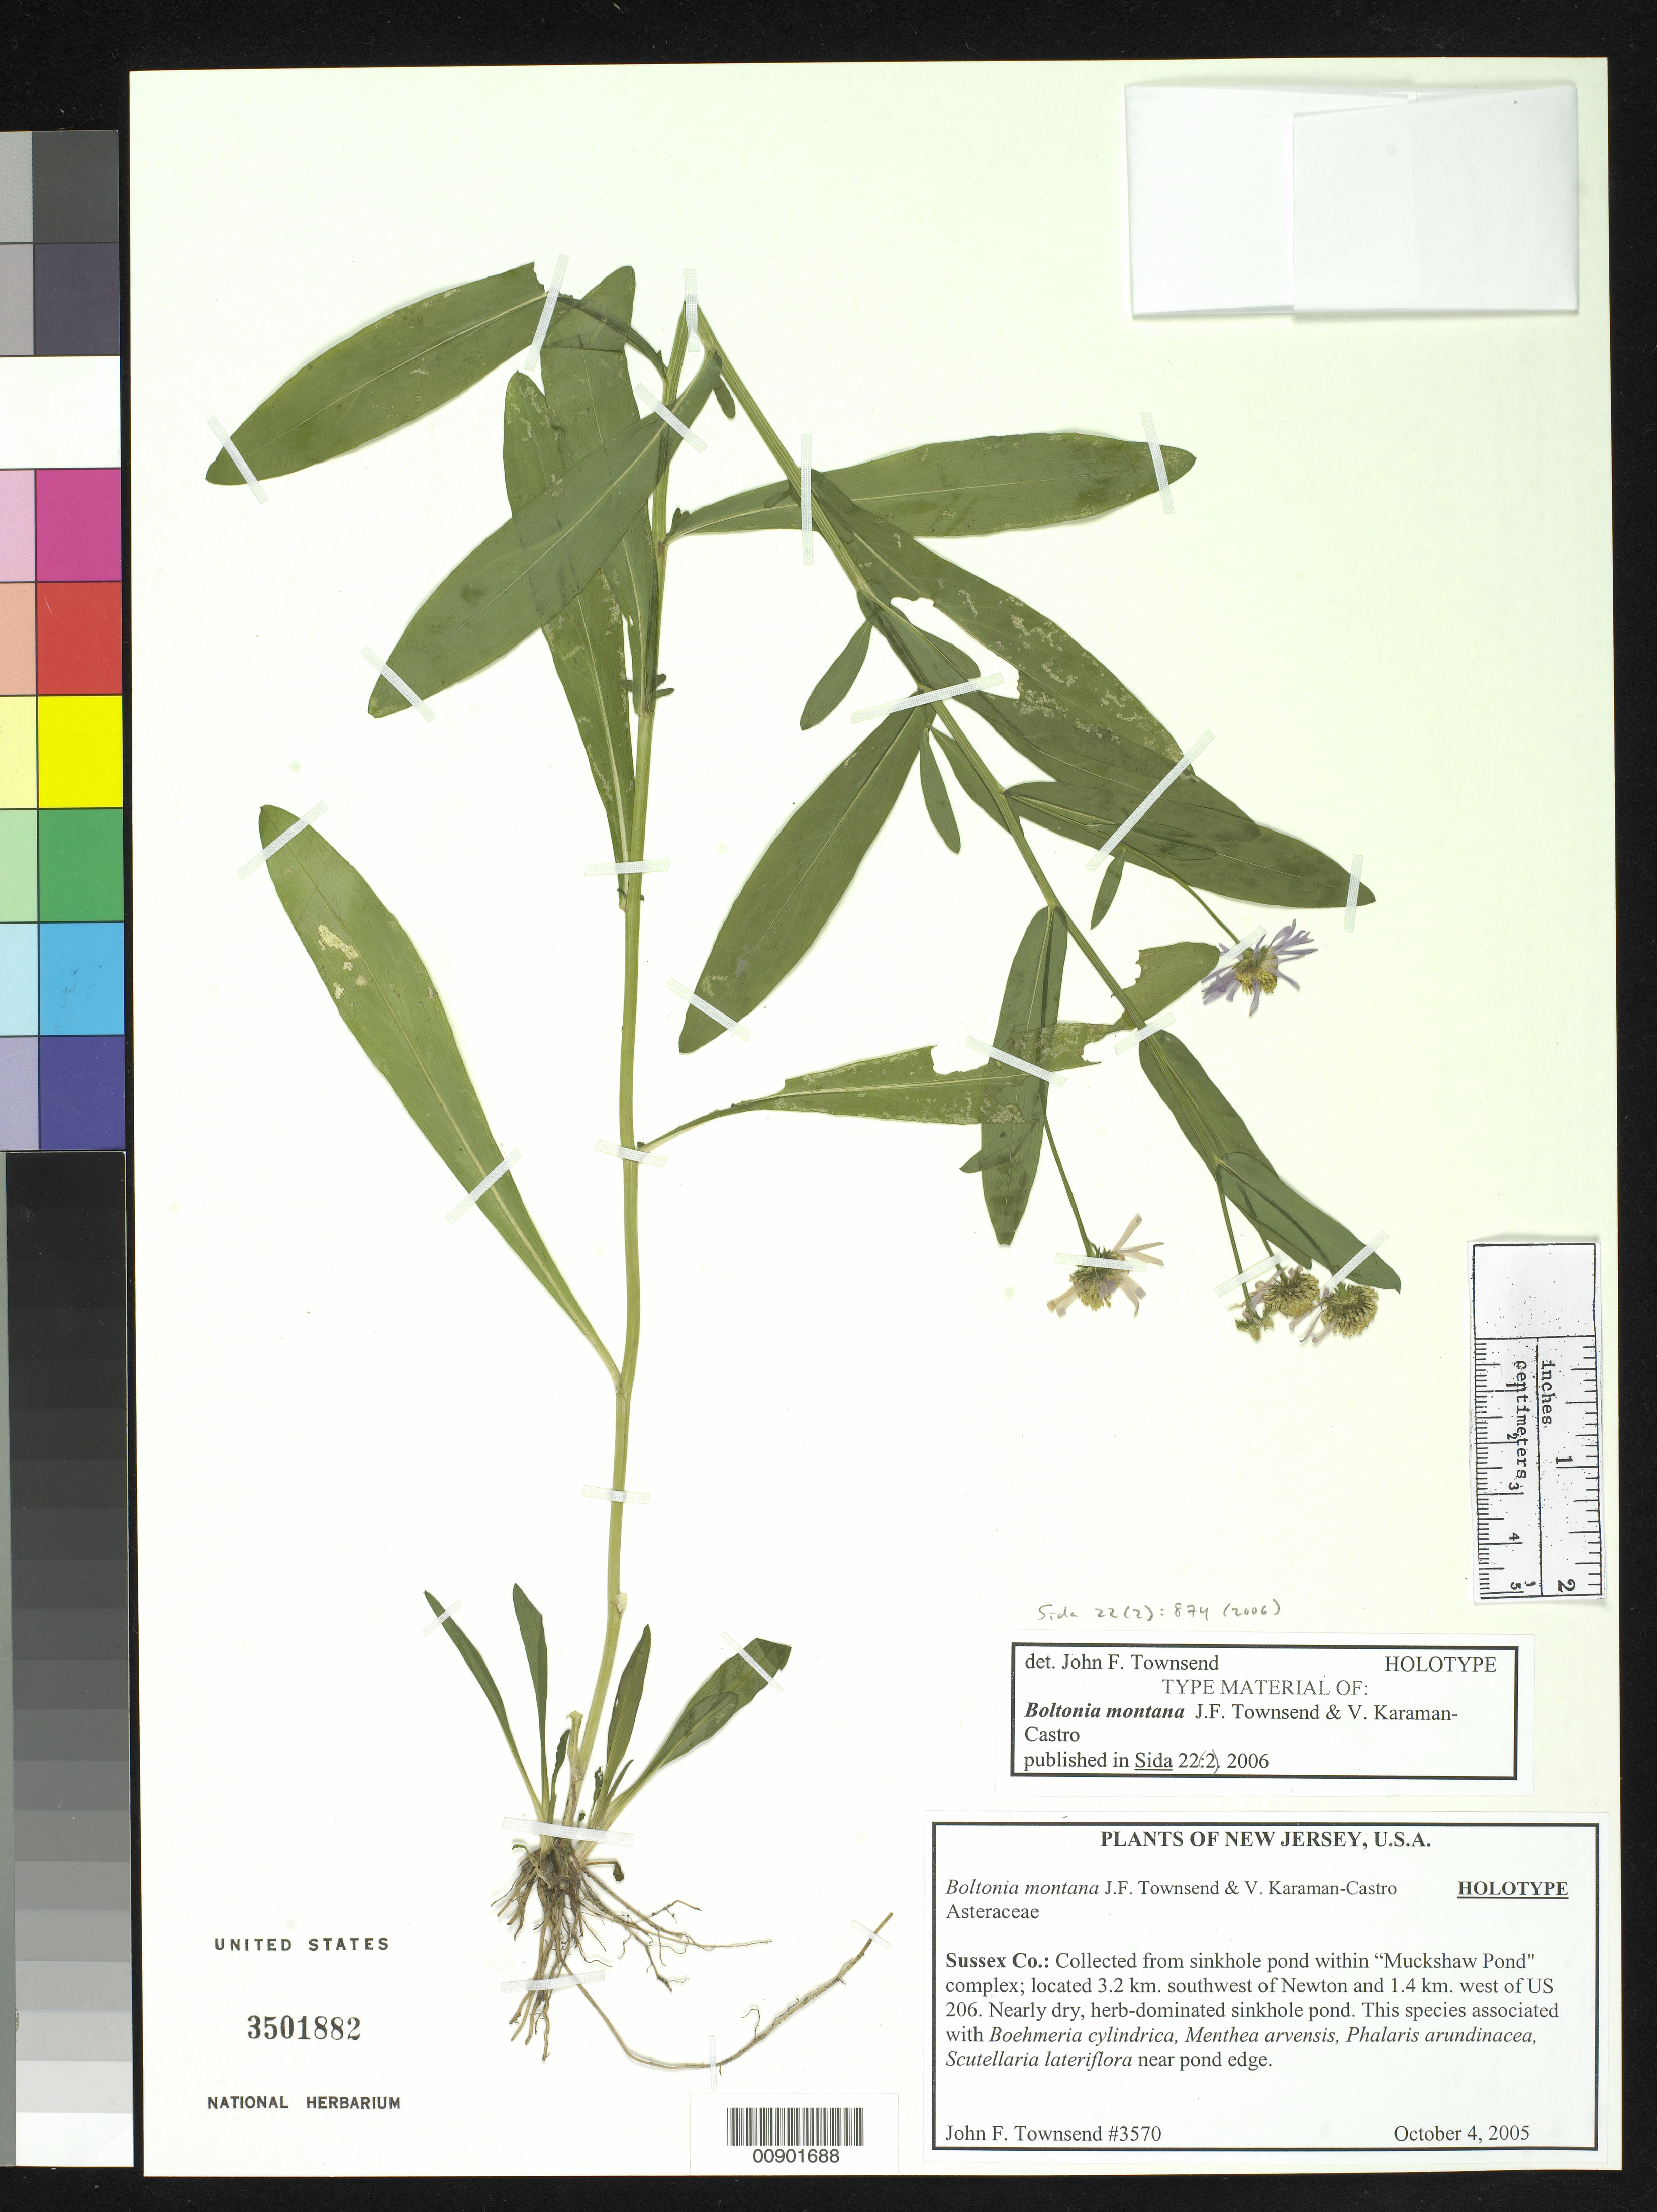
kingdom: Plantae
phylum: Tracheophyta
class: Magnoliopsida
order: Asterales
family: Asteraceae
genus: Boltonia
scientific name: Boltonia montana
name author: J.F. Towns. & Karaman-Castro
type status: Holotype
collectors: J. F. Townsend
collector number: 3570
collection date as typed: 04 Oct 2005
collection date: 2005-10-04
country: United States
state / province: New Jersey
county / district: Sussex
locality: Sussex Co.; collected from sinkhole pond within "Muckshaw Pond" complex; located 3.2 km southwest of Newton and 1.4 km west of US 206.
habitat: Nearly dry, herb-dominated sinkhole pond.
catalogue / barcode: US 3501882